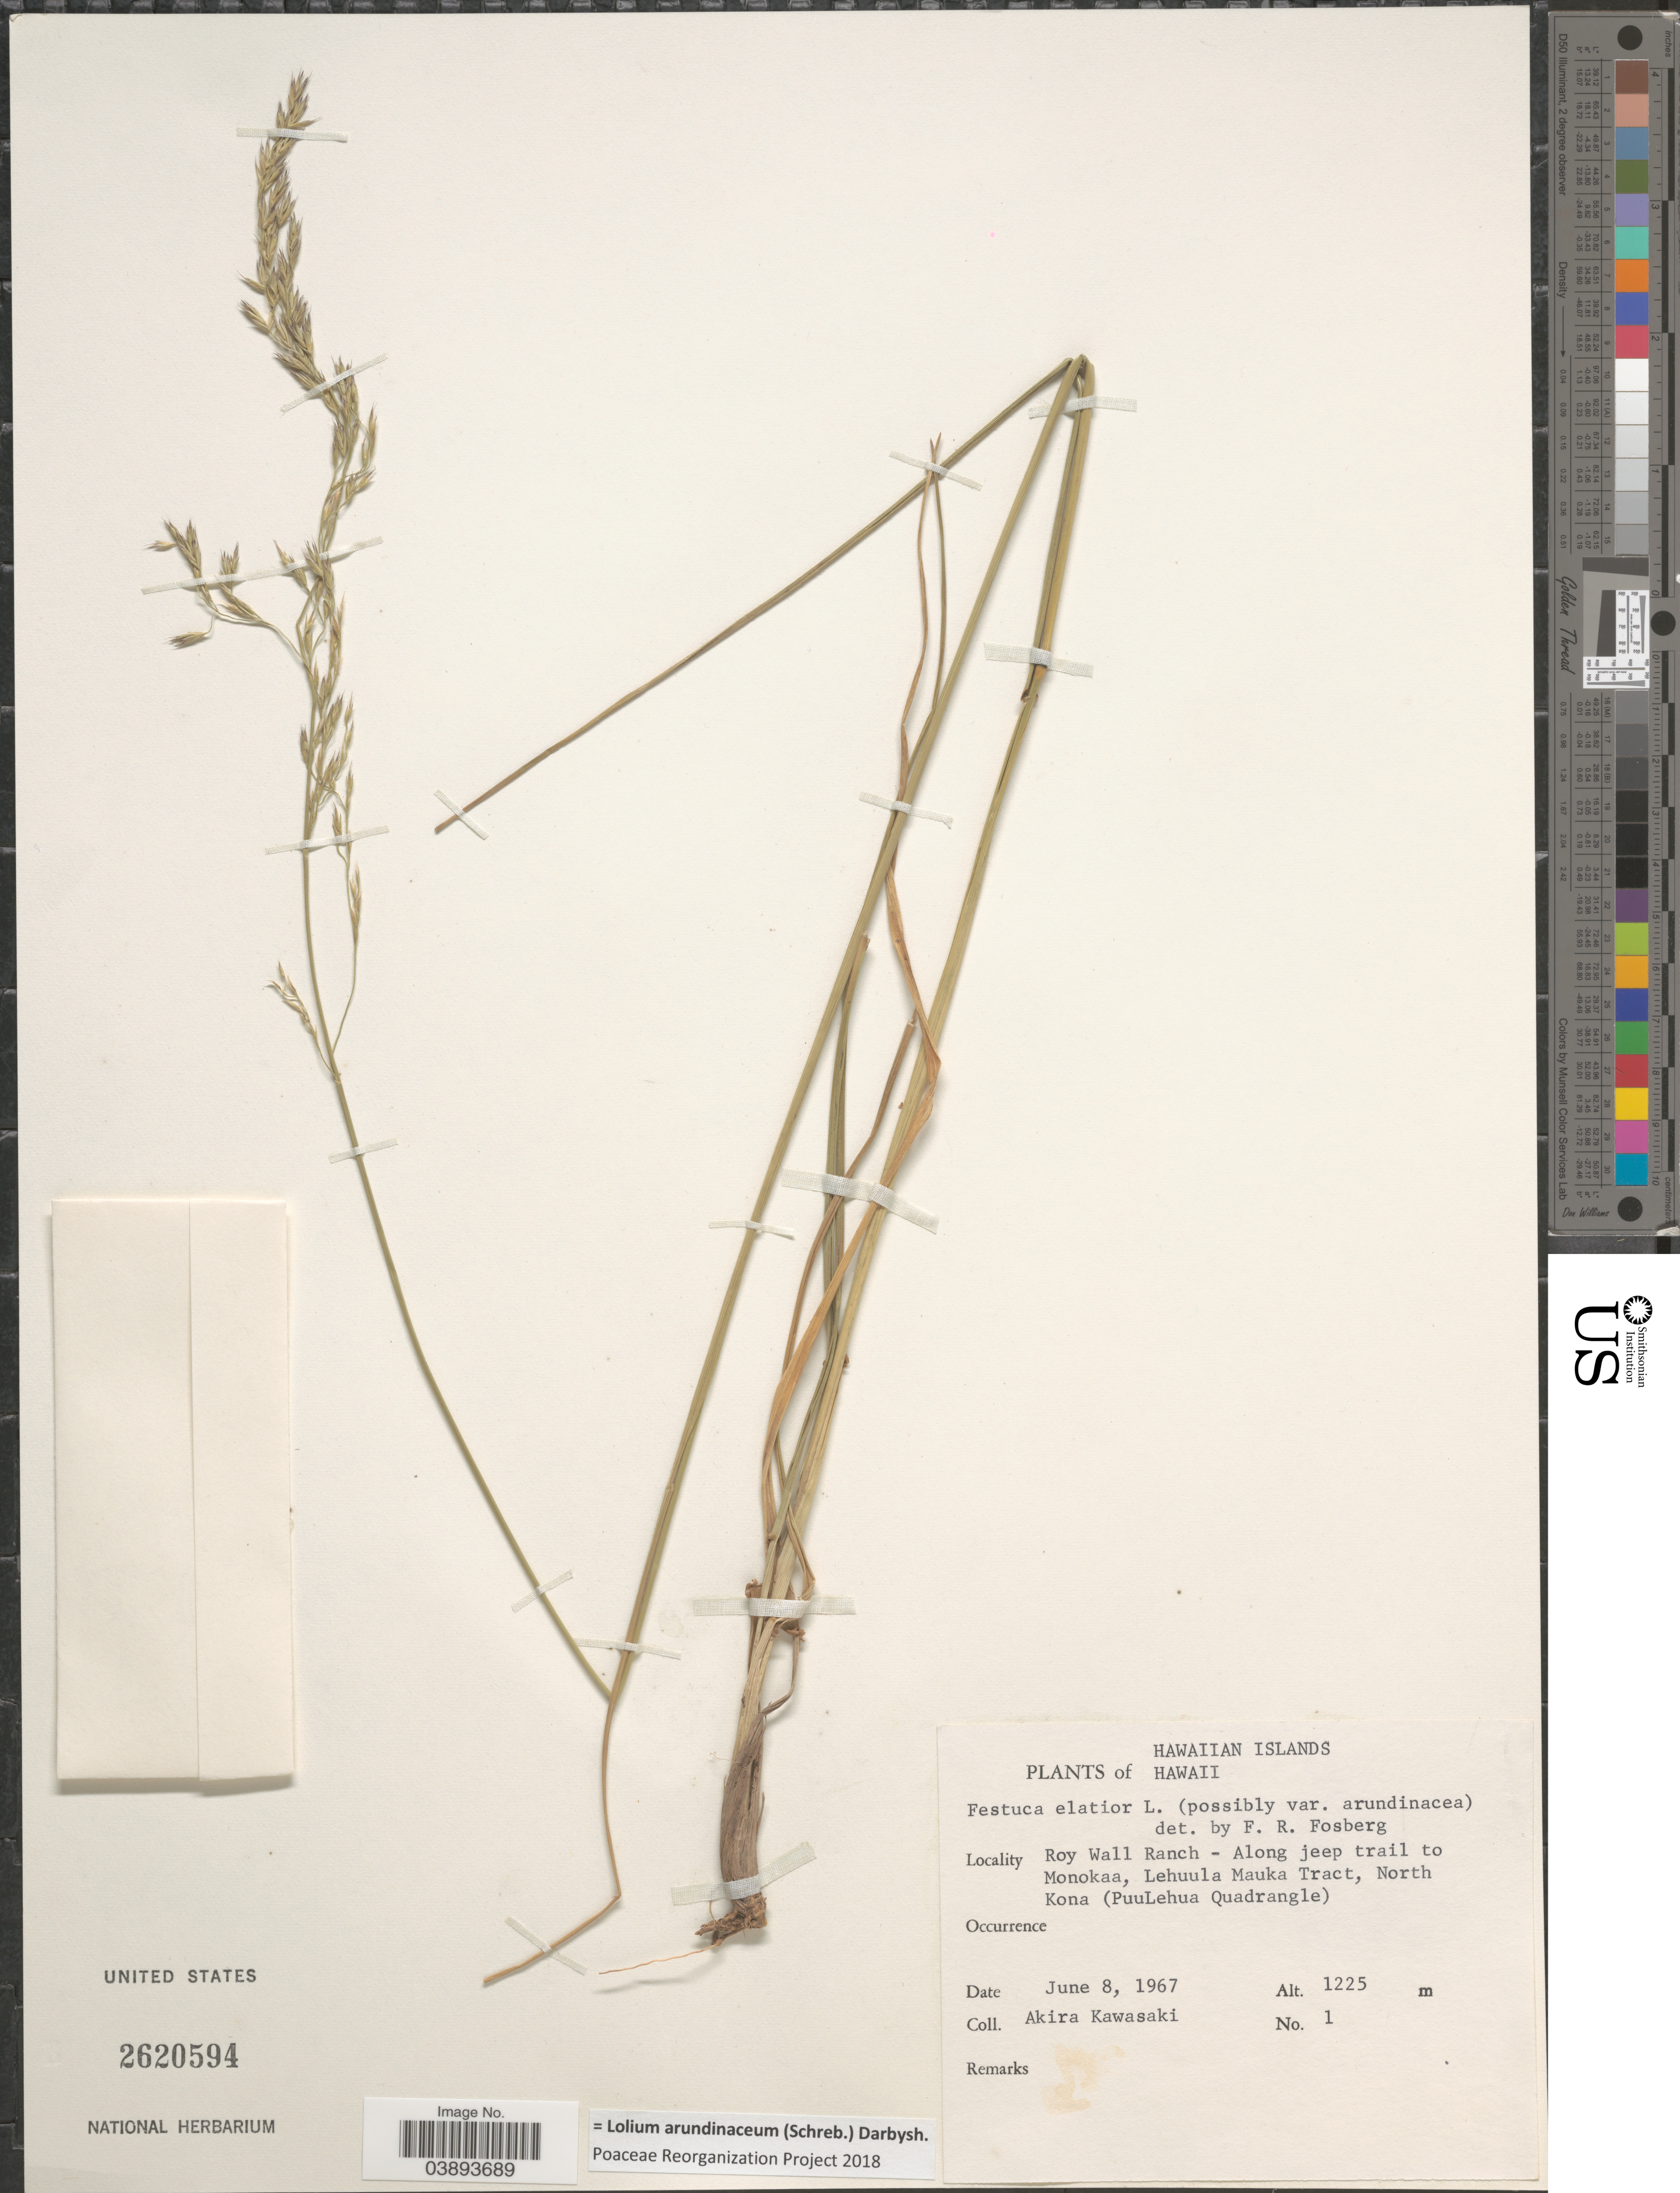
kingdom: Plantae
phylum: Tracheophyta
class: Liliopsida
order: Poales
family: Poaceae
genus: Lolium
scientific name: Lolium arundinaceum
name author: (Schreb.) Darbysh.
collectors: A. Kawasaki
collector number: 1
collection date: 1967-06-08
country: United States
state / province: Hawaii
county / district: Hawaii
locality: Hawaiian Islands. Roy Wall Ranch - Along jeep trail to Monokaa, Lehuula Mauka Tract, North Kona (PuuLehua Quadrangle).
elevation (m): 1225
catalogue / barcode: US 2620594